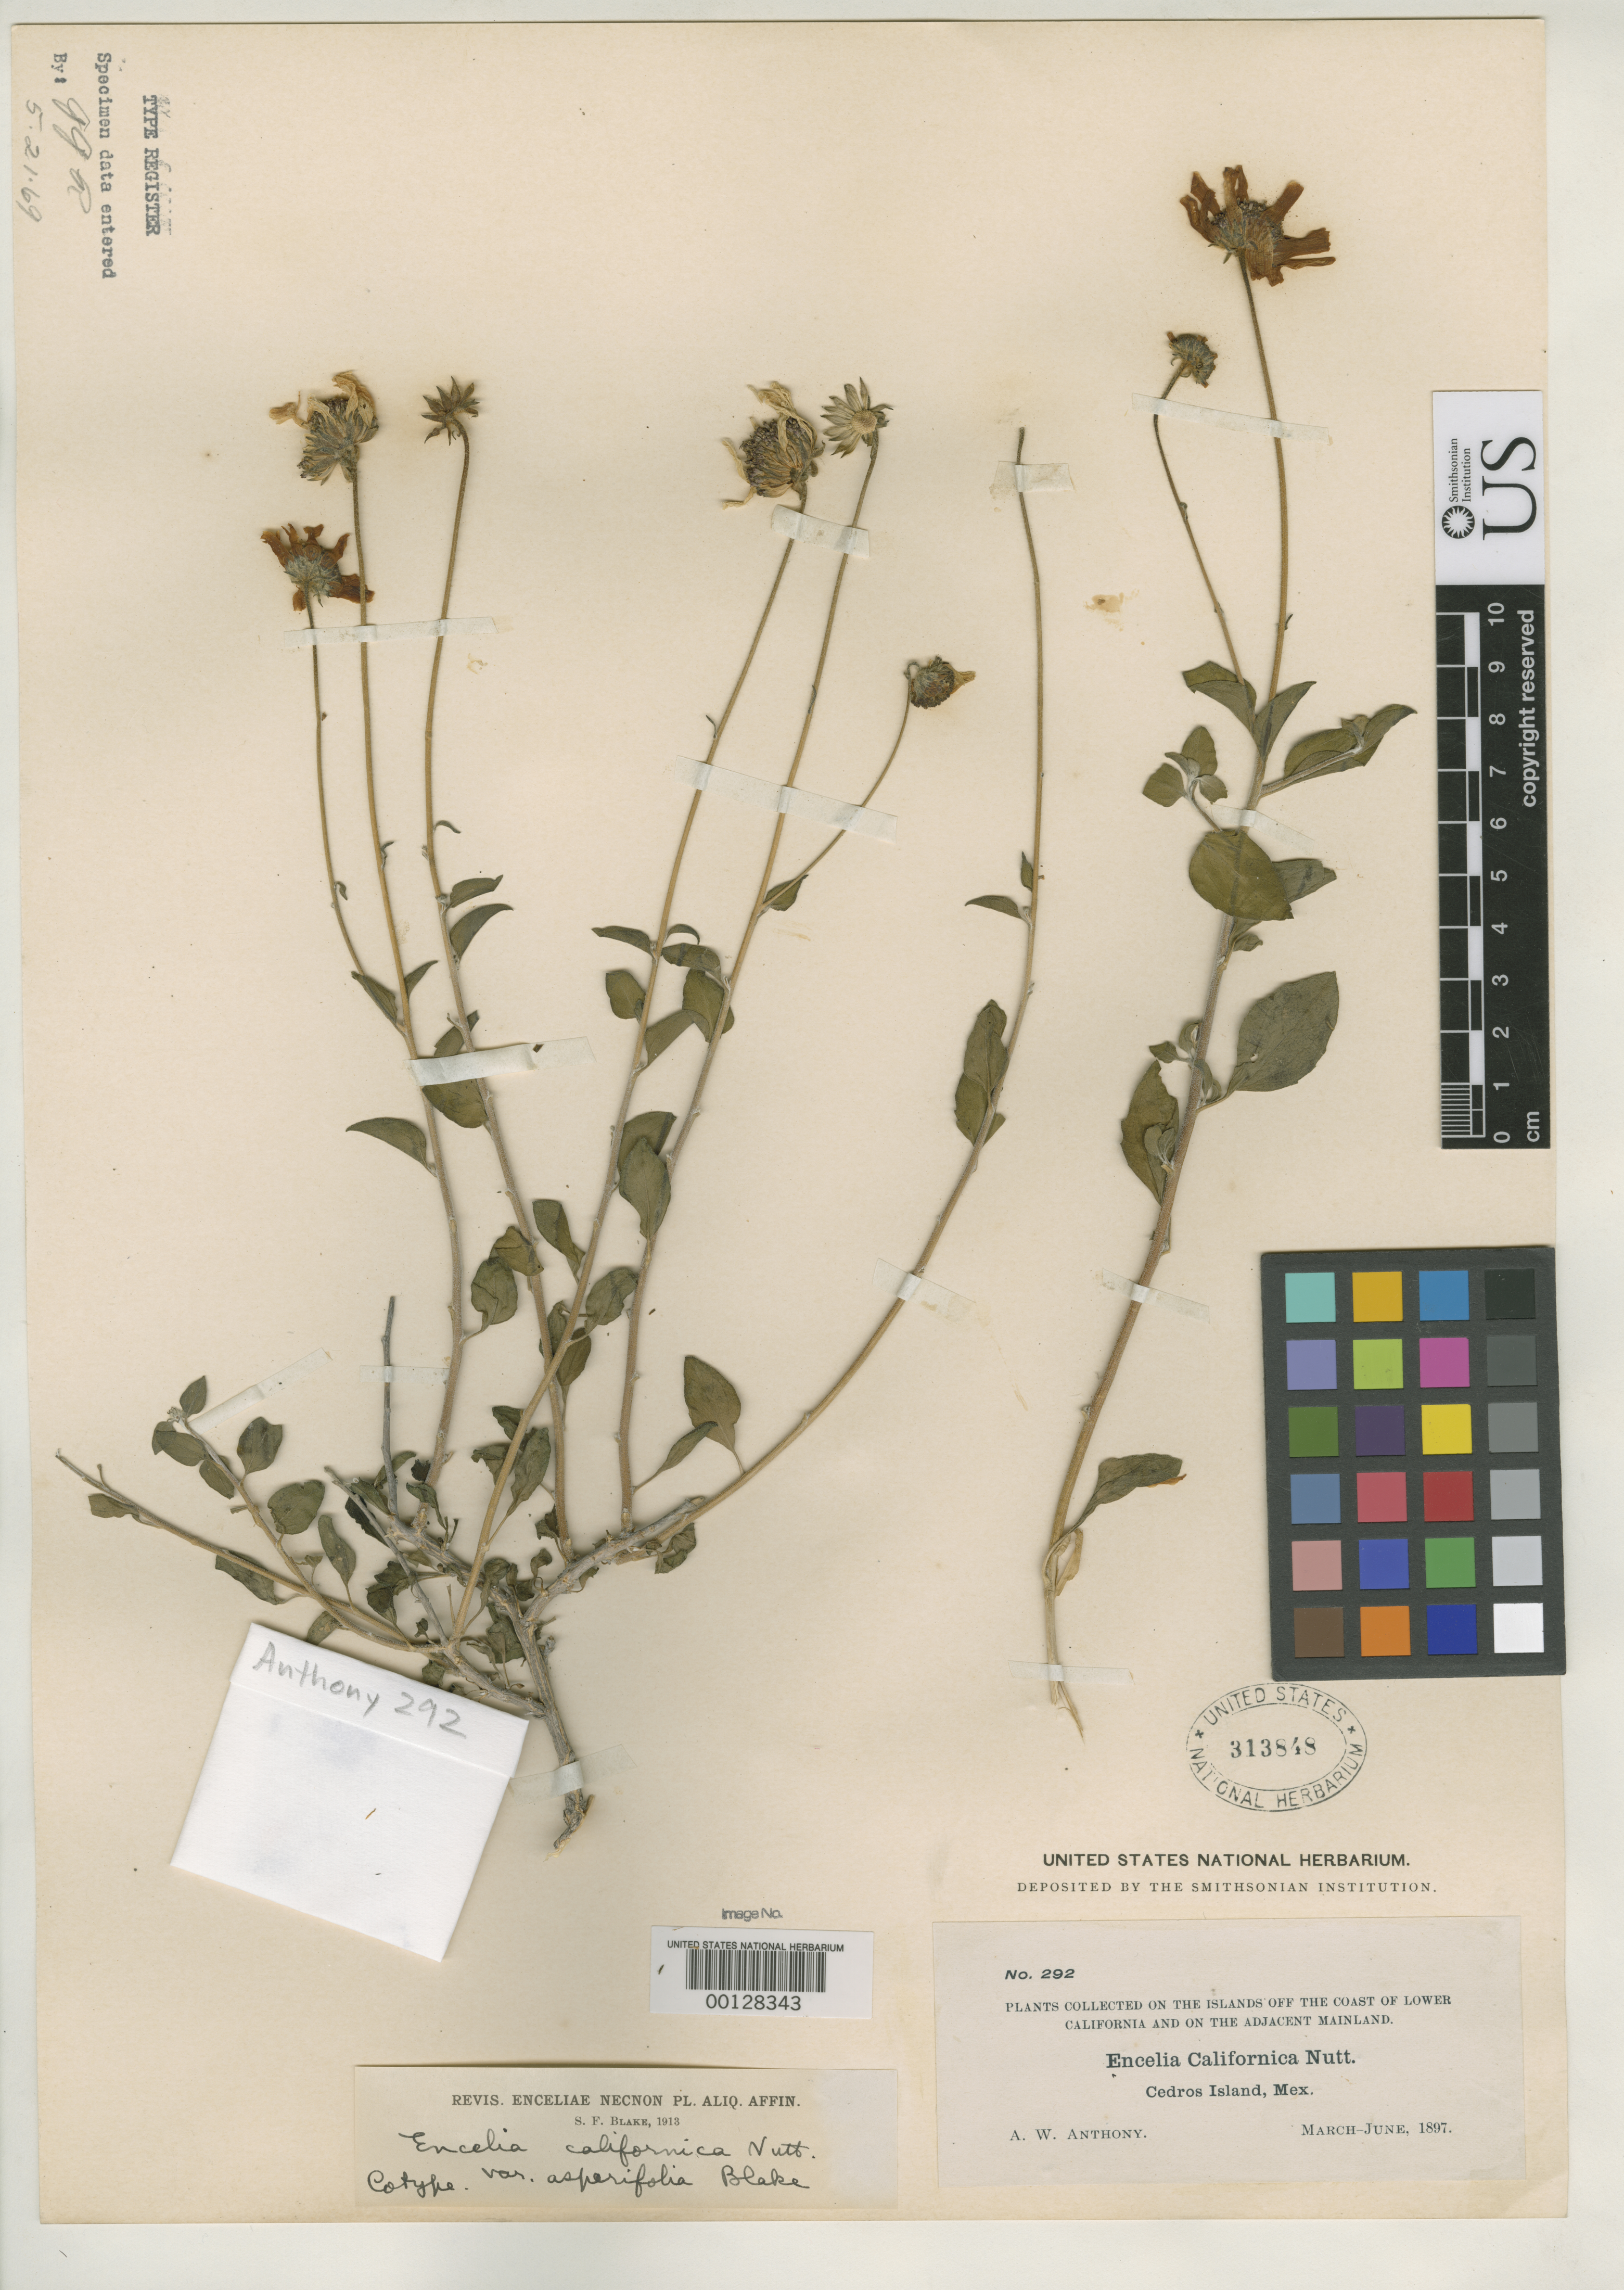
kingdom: Plantae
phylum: Tracheophyta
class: Magnoliopsida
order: Asterales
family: Asteraceae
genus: Encelia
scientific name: Encelia californica var. asperifolia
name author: S.F. Blake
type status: Syntype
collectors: A. W. Anthony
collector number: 292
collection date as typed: Mar 1897 to -- Jun 1897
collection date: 1897-03/1897-06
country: Mexico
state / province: Baja California Norte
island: Cedros Island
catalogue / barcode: US 313848